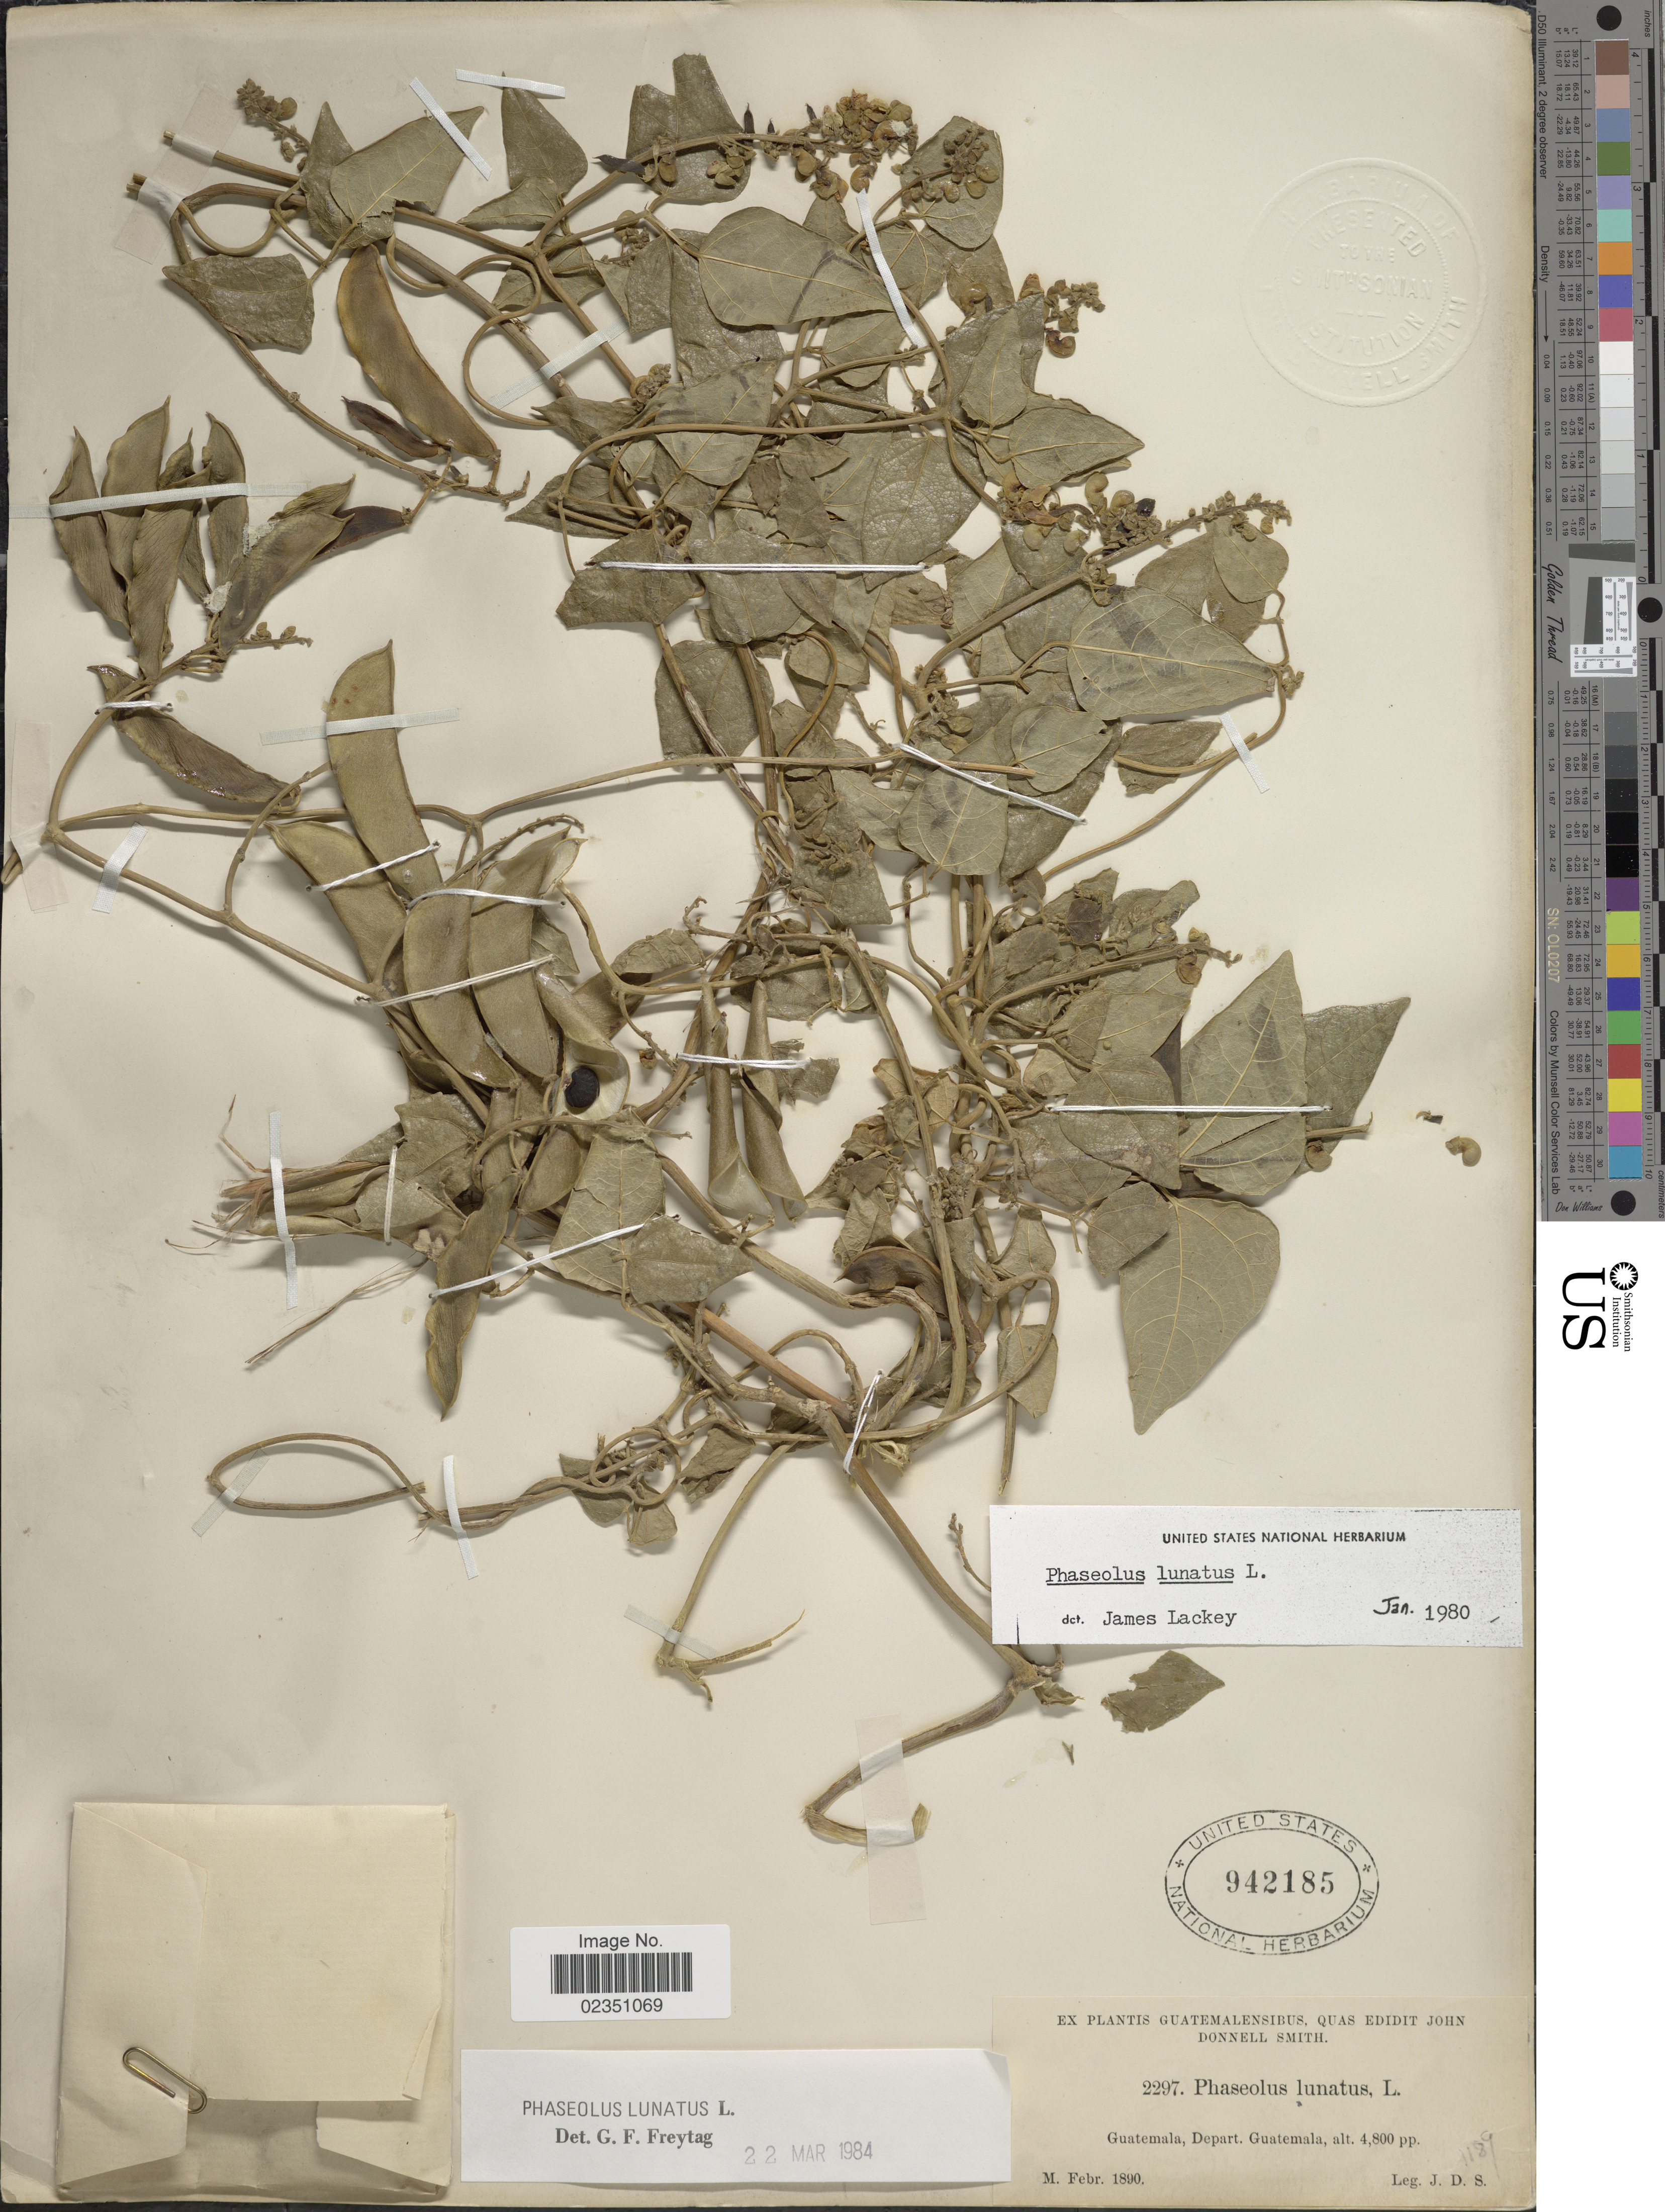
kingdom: Plantae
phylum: Tracheophyta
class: Magnoliopsida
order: Fabales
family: Fabaceae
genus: Phaseolus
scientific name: Phaseolus lunatus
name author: L.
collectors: J. Donnell Smith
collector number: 2297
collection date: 1890-02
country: Guatemala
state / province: Guatemala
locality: Guatemala, Depart. Guatemala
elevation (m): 1463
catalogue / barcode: US 942185